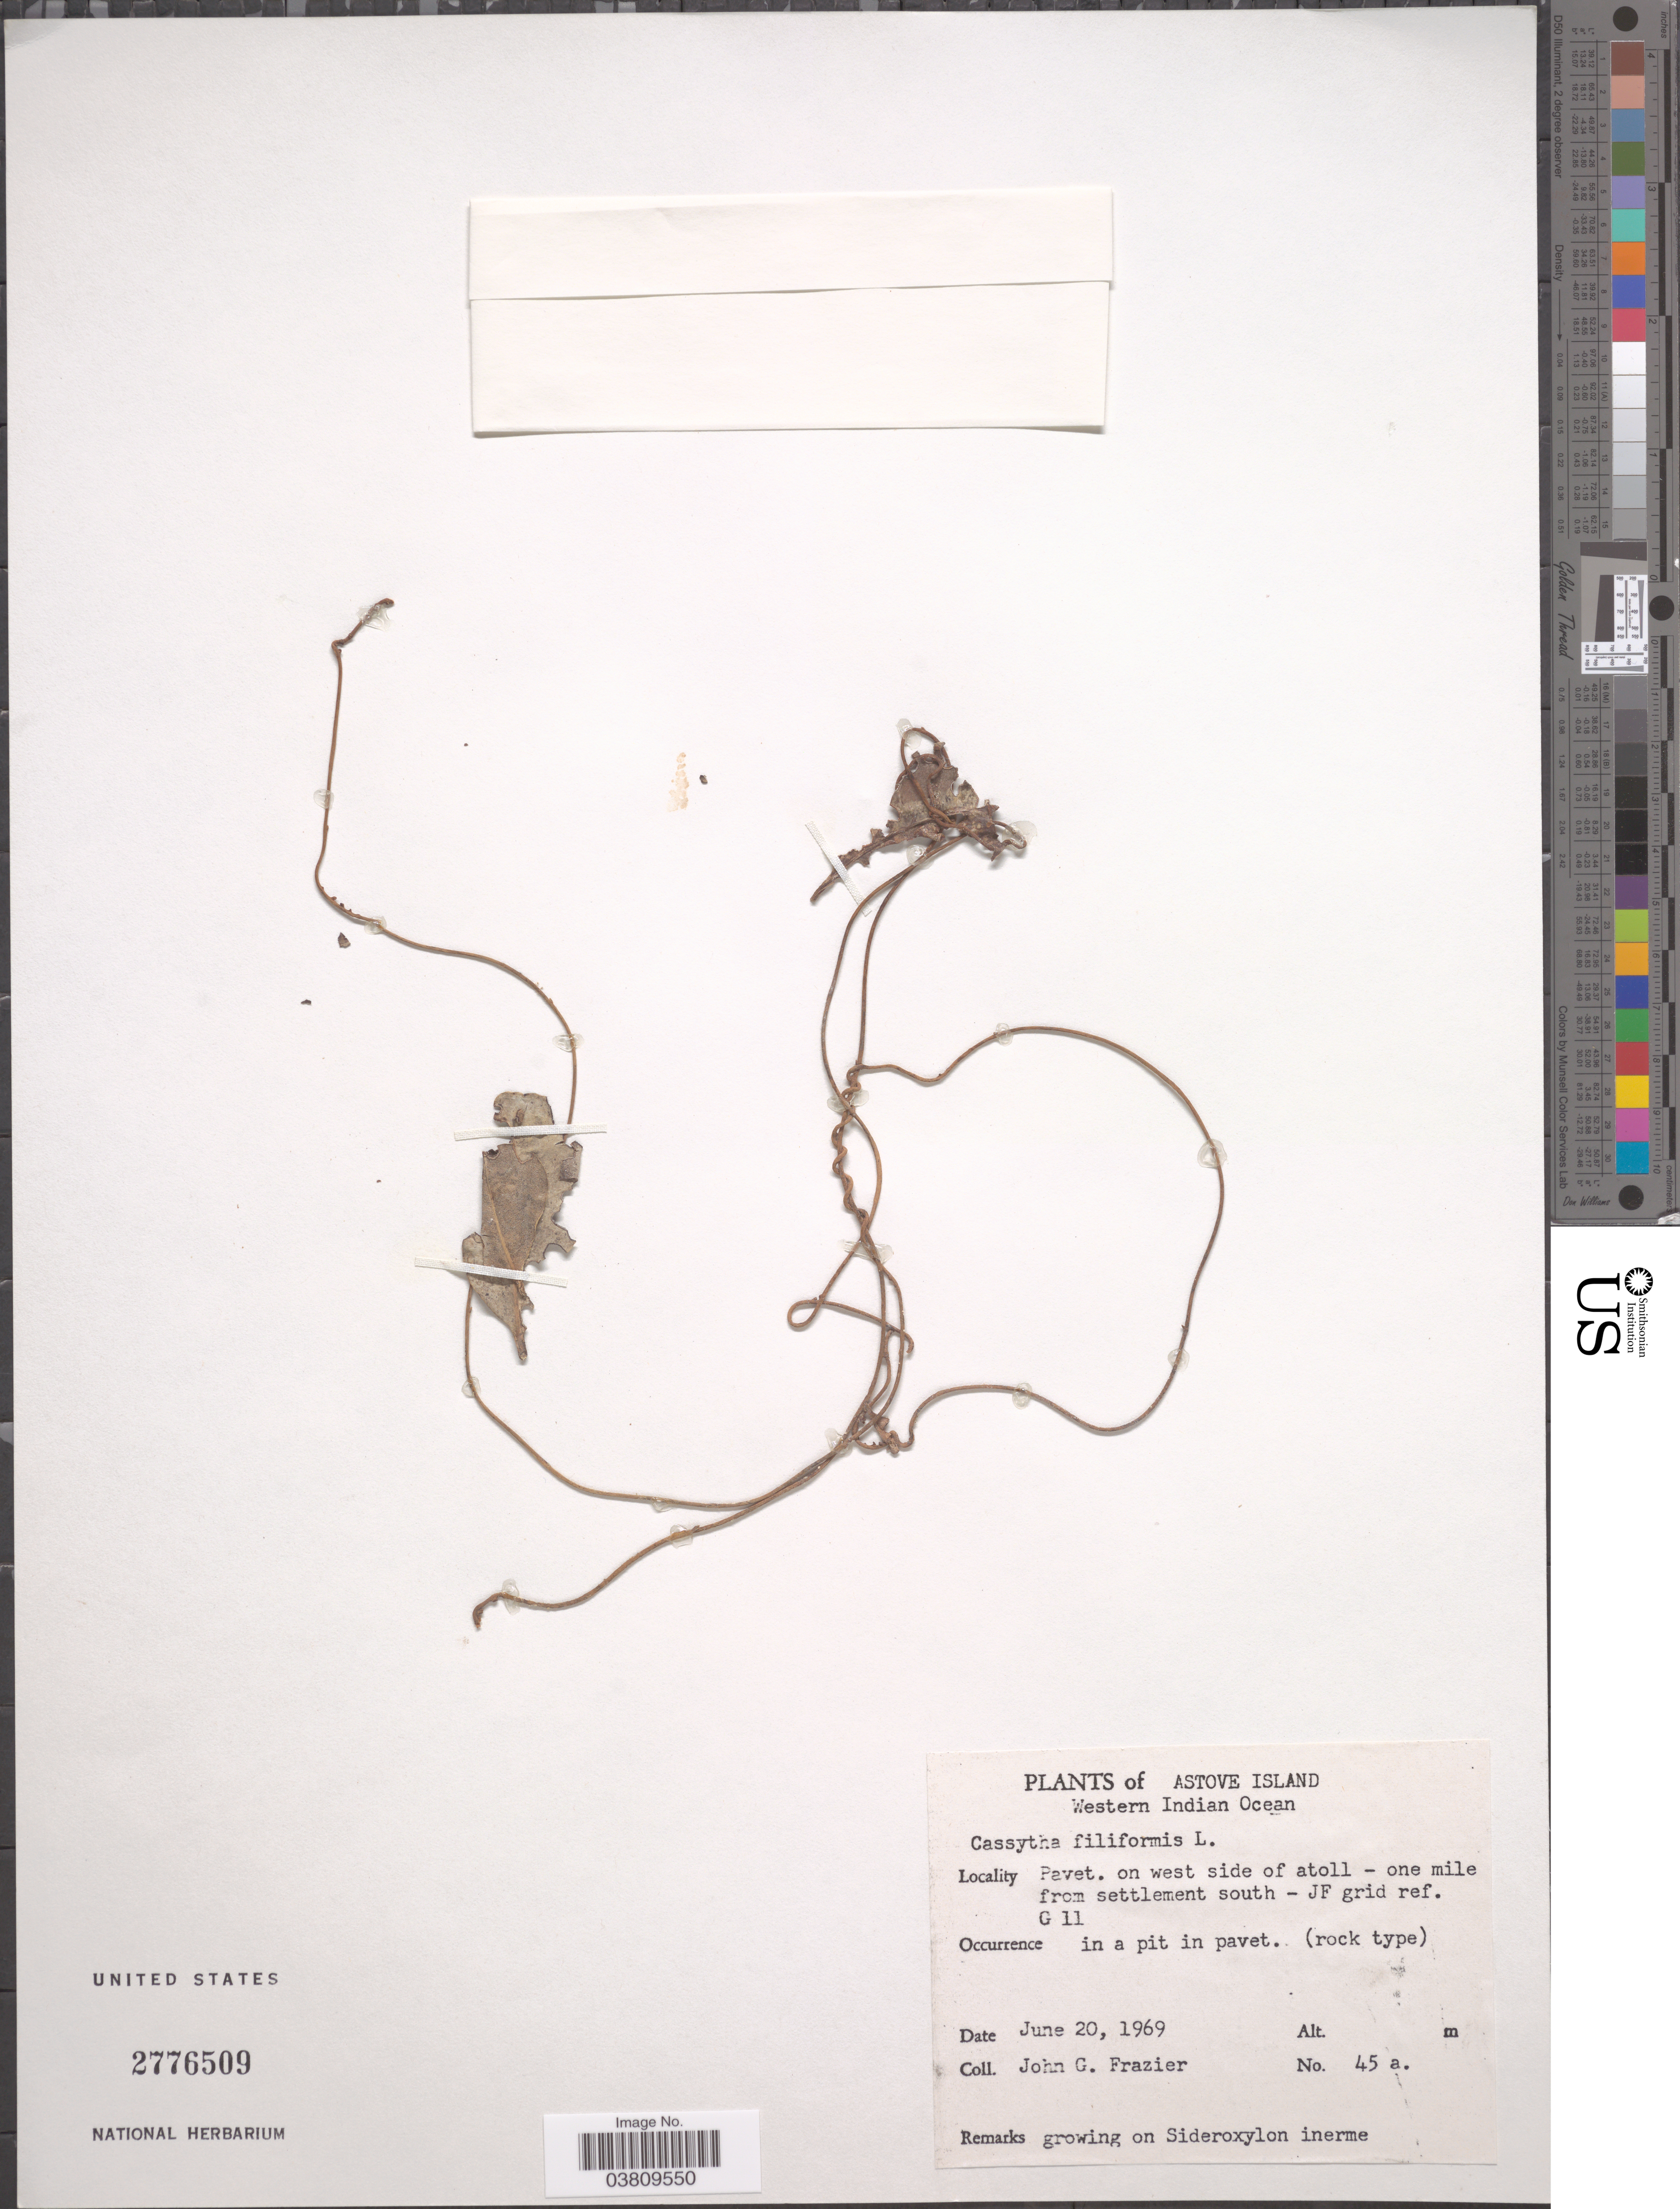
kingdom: Plantae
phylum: Tracheophyta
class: Magnoliopsida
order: Laurales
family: Lauraceae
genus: Cassytha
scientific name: Cassytha filiformis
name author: L.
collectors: J. Frazier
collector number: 45a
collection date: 1969-06-20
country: Seychelles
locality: Astove Island. Western Indian Ocean. Pavet, on west side of atoll- one mile from settlement south- JF grid ref. G 11.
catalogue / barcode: US 2776509